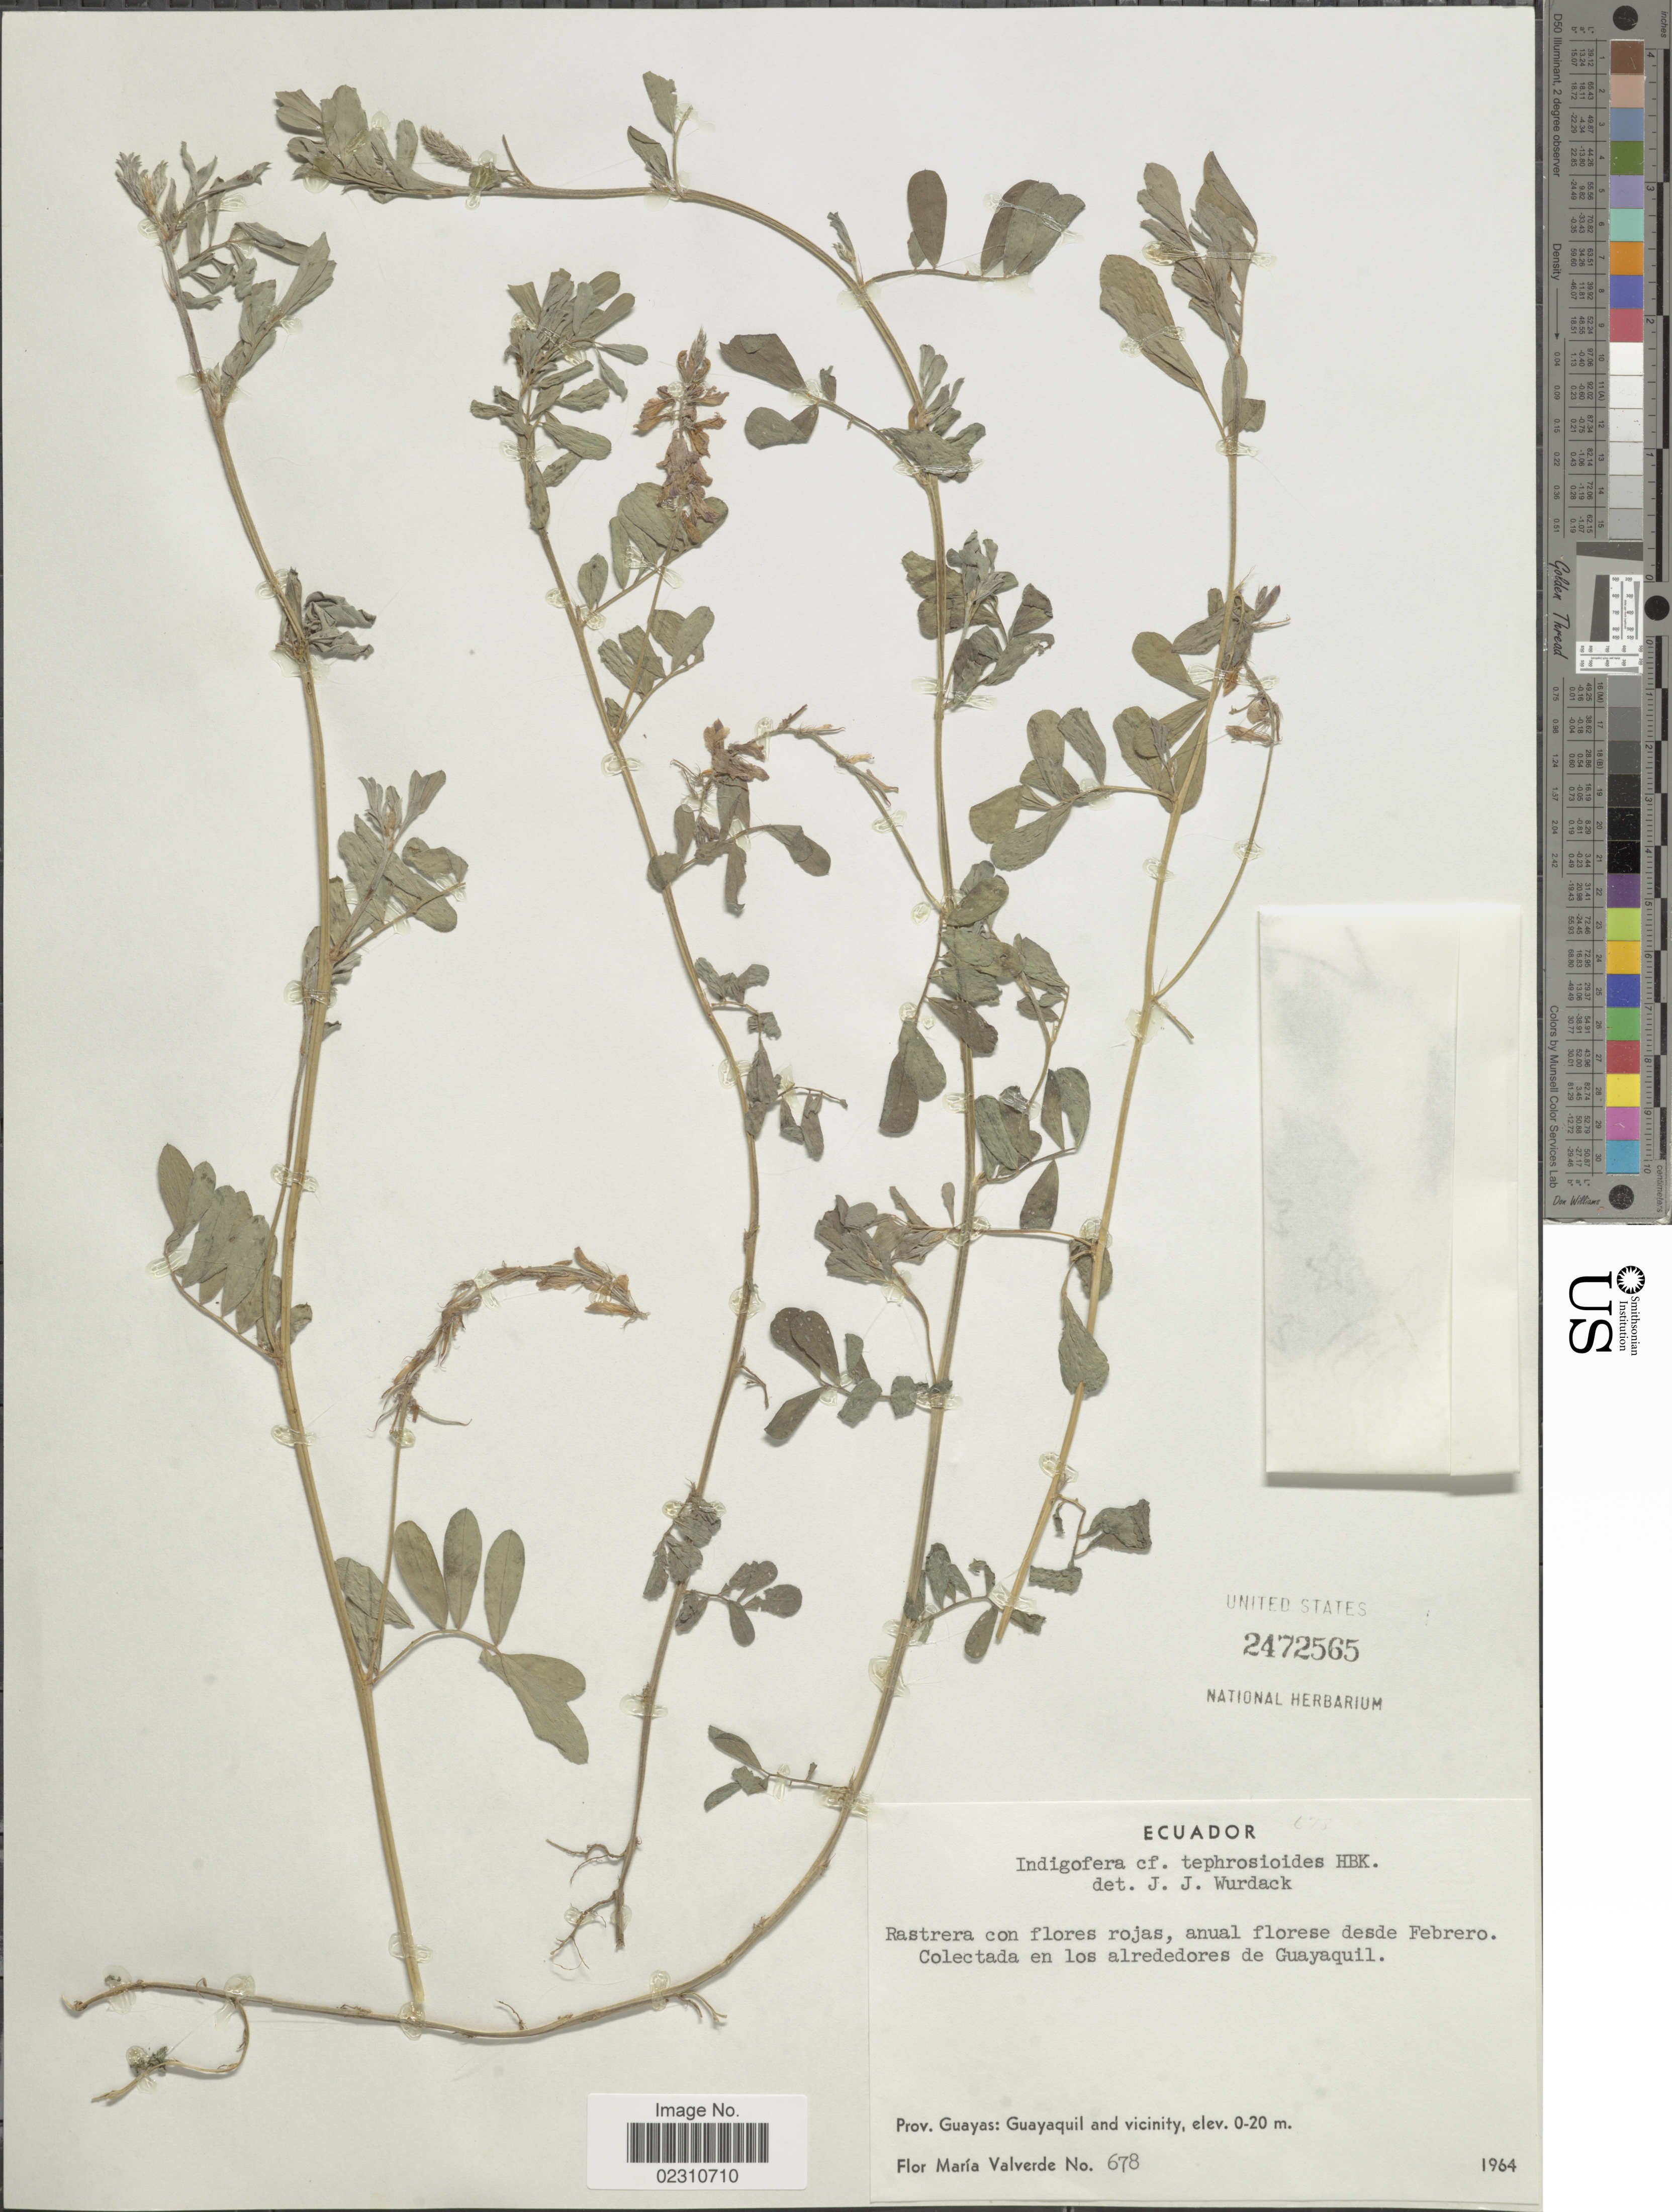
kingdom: Plantae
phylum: Tracheophyta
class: Magnoliopsida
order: Fabales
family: Fabaceae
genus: Indigofera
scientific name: Indigofera tephrosioides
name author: Kunth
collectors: F. M. Valverde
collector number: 678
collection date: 1964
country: Ecuador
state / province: Guayas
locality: Prov. Guayas, Guayaquil and vicinity.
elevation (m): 0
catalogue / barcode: US 2472565